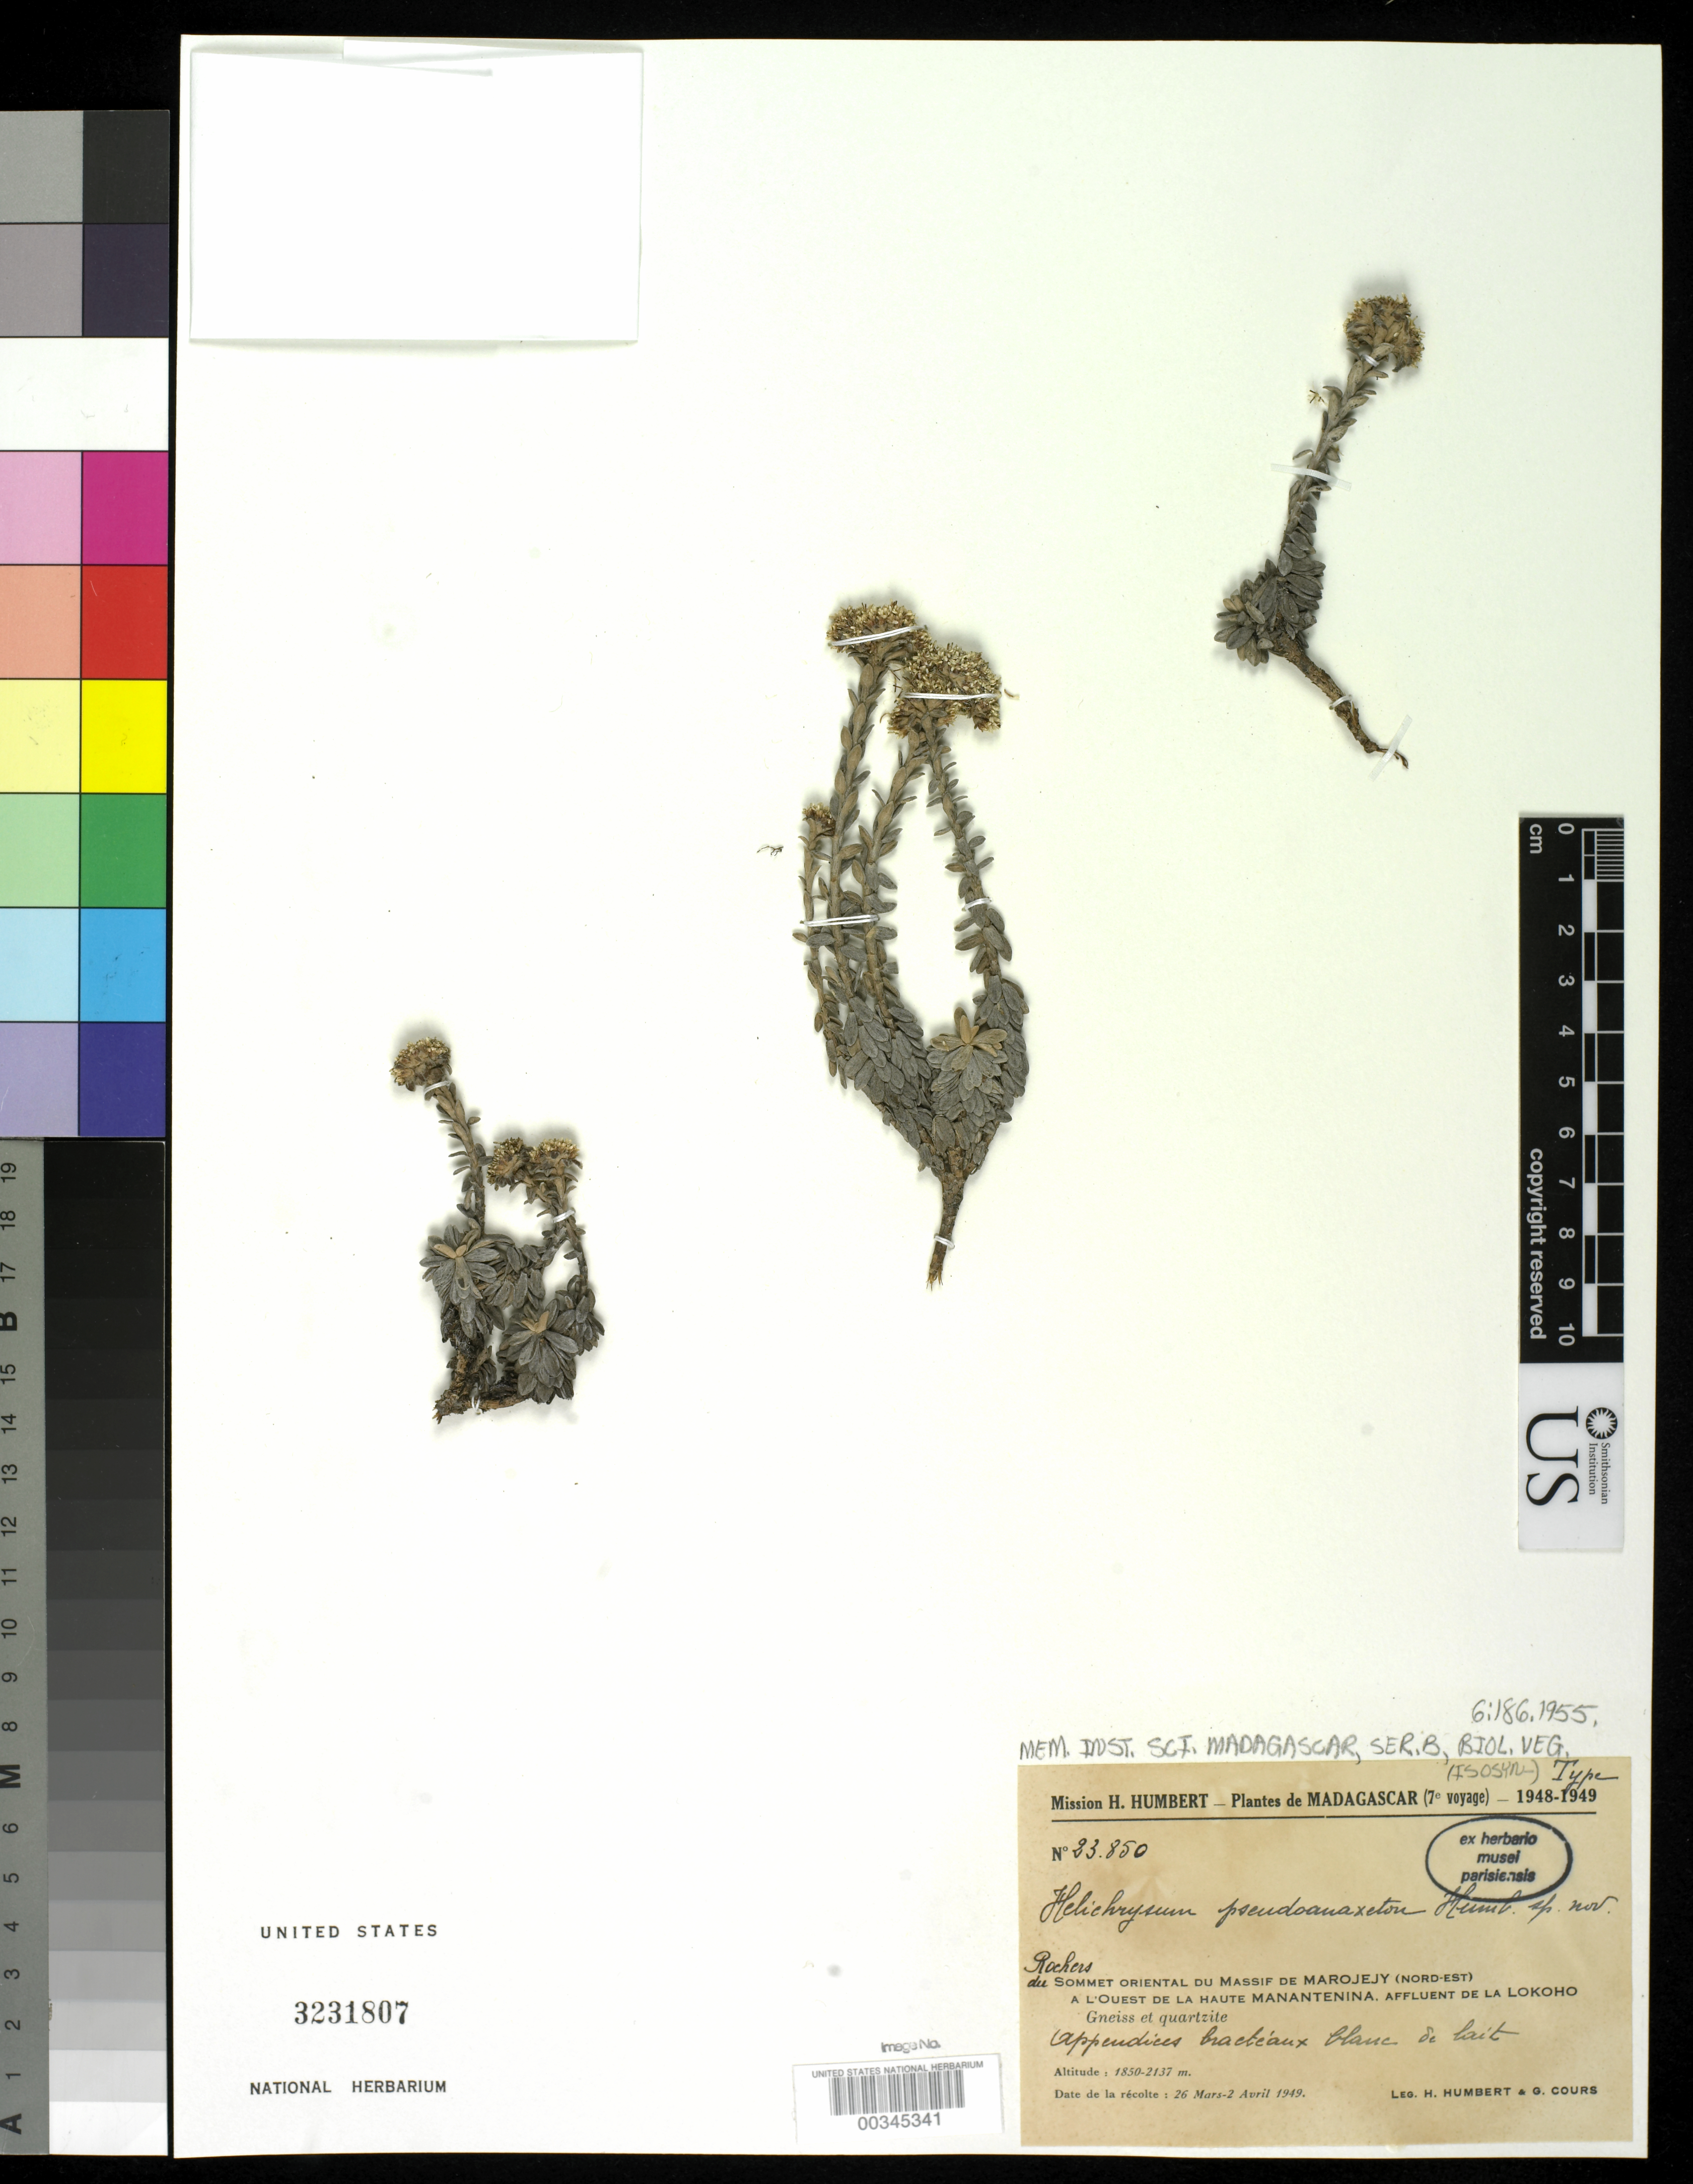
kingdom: Plantae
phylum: Tracheophyta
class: Magnoliopsida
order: Asterales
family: Asteraceae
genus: Helichrysum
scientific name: Helichrysum pseudoanaxeton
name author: Humbert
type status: Isosyntype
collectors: H. Humbert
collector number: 23850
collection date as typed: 26 Mar 1949 to 02 Apr 1949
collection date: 1949-03-26/1949-04-02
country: Madagascar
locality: Rockers du sommet Oriental du Massif de Marojejy (NE) a l'ouest de La haute Manantenina, affluent de La Lokoho.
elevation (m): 1850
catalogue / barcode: US 3231807